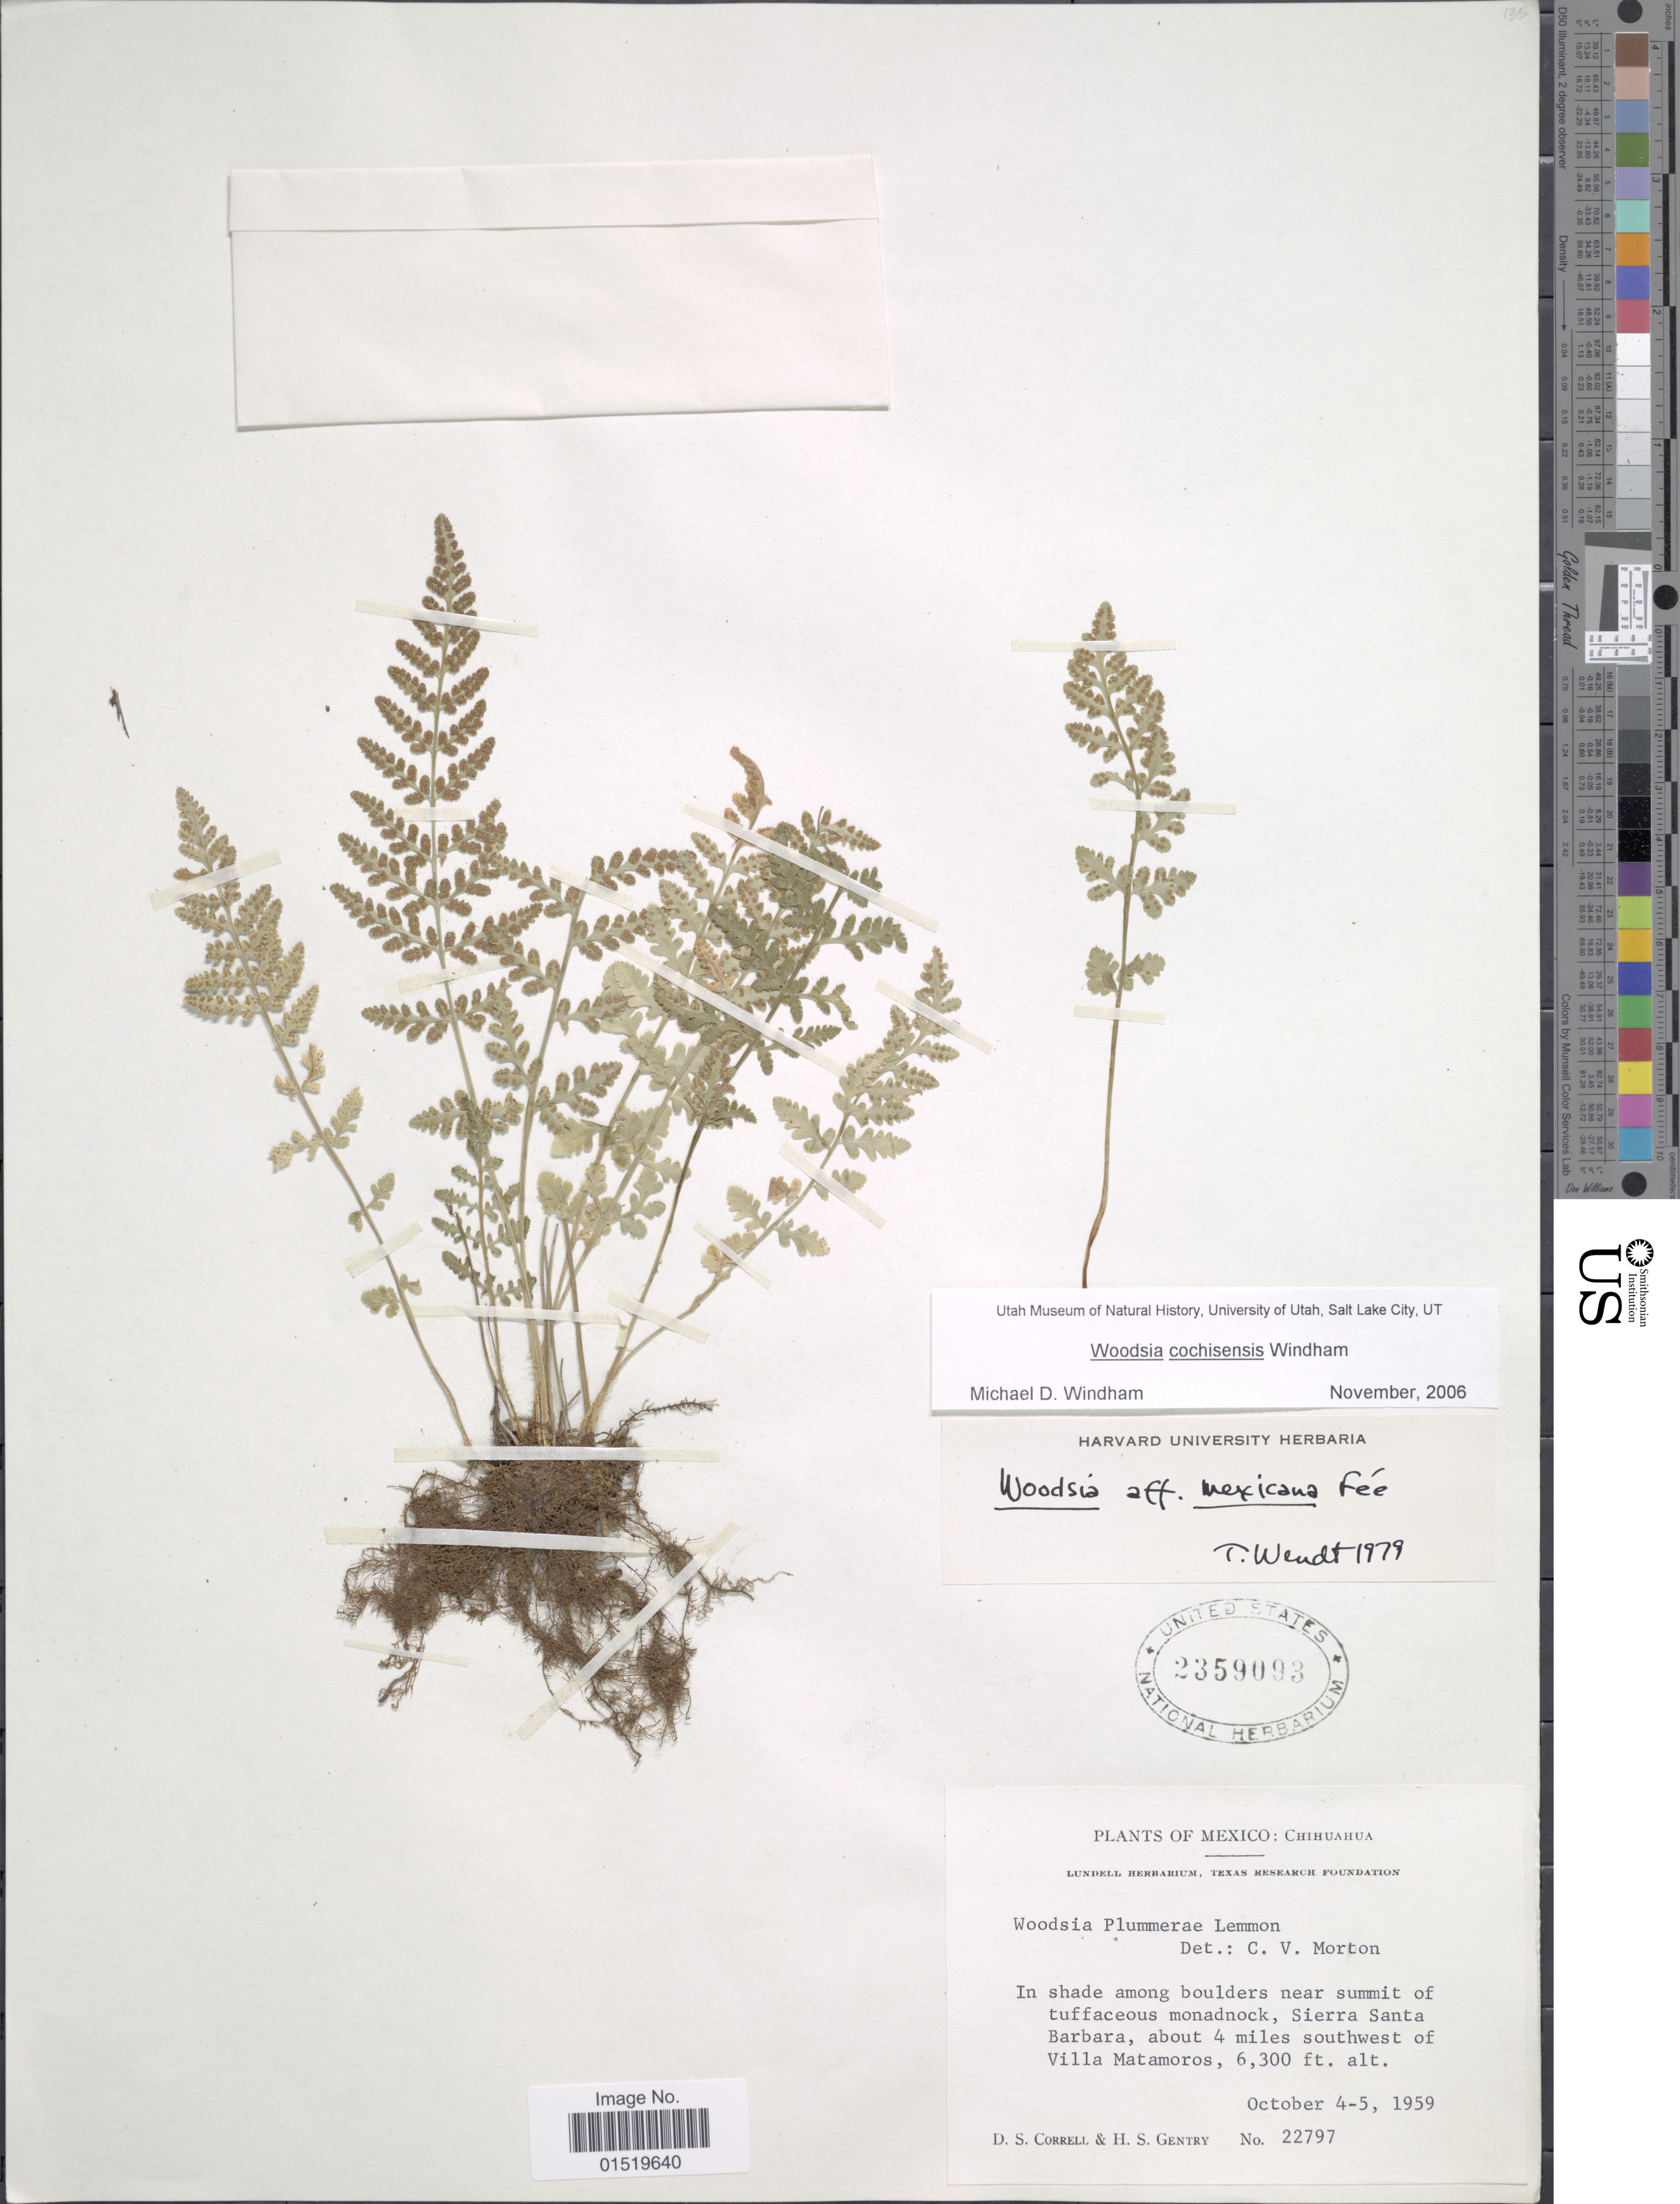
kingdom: Plantae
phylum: Tracheophyta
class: Polypodiopsida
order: Polypodiales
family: Woodsiaceae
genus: Woodsia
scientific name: Woodsia cochisensis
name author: Windham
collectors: D. S. Correll & H. S. Gentry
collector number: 22797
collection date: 1959-10-04/1959-10-05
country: Mexico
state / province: Chihuahua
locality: In shade among boulders near summit of tuffaceous monadnock, Sierra Santa Barbara, about 4 miles southwest of Villa Matamoros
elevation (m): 1920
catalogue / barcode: US 2359093